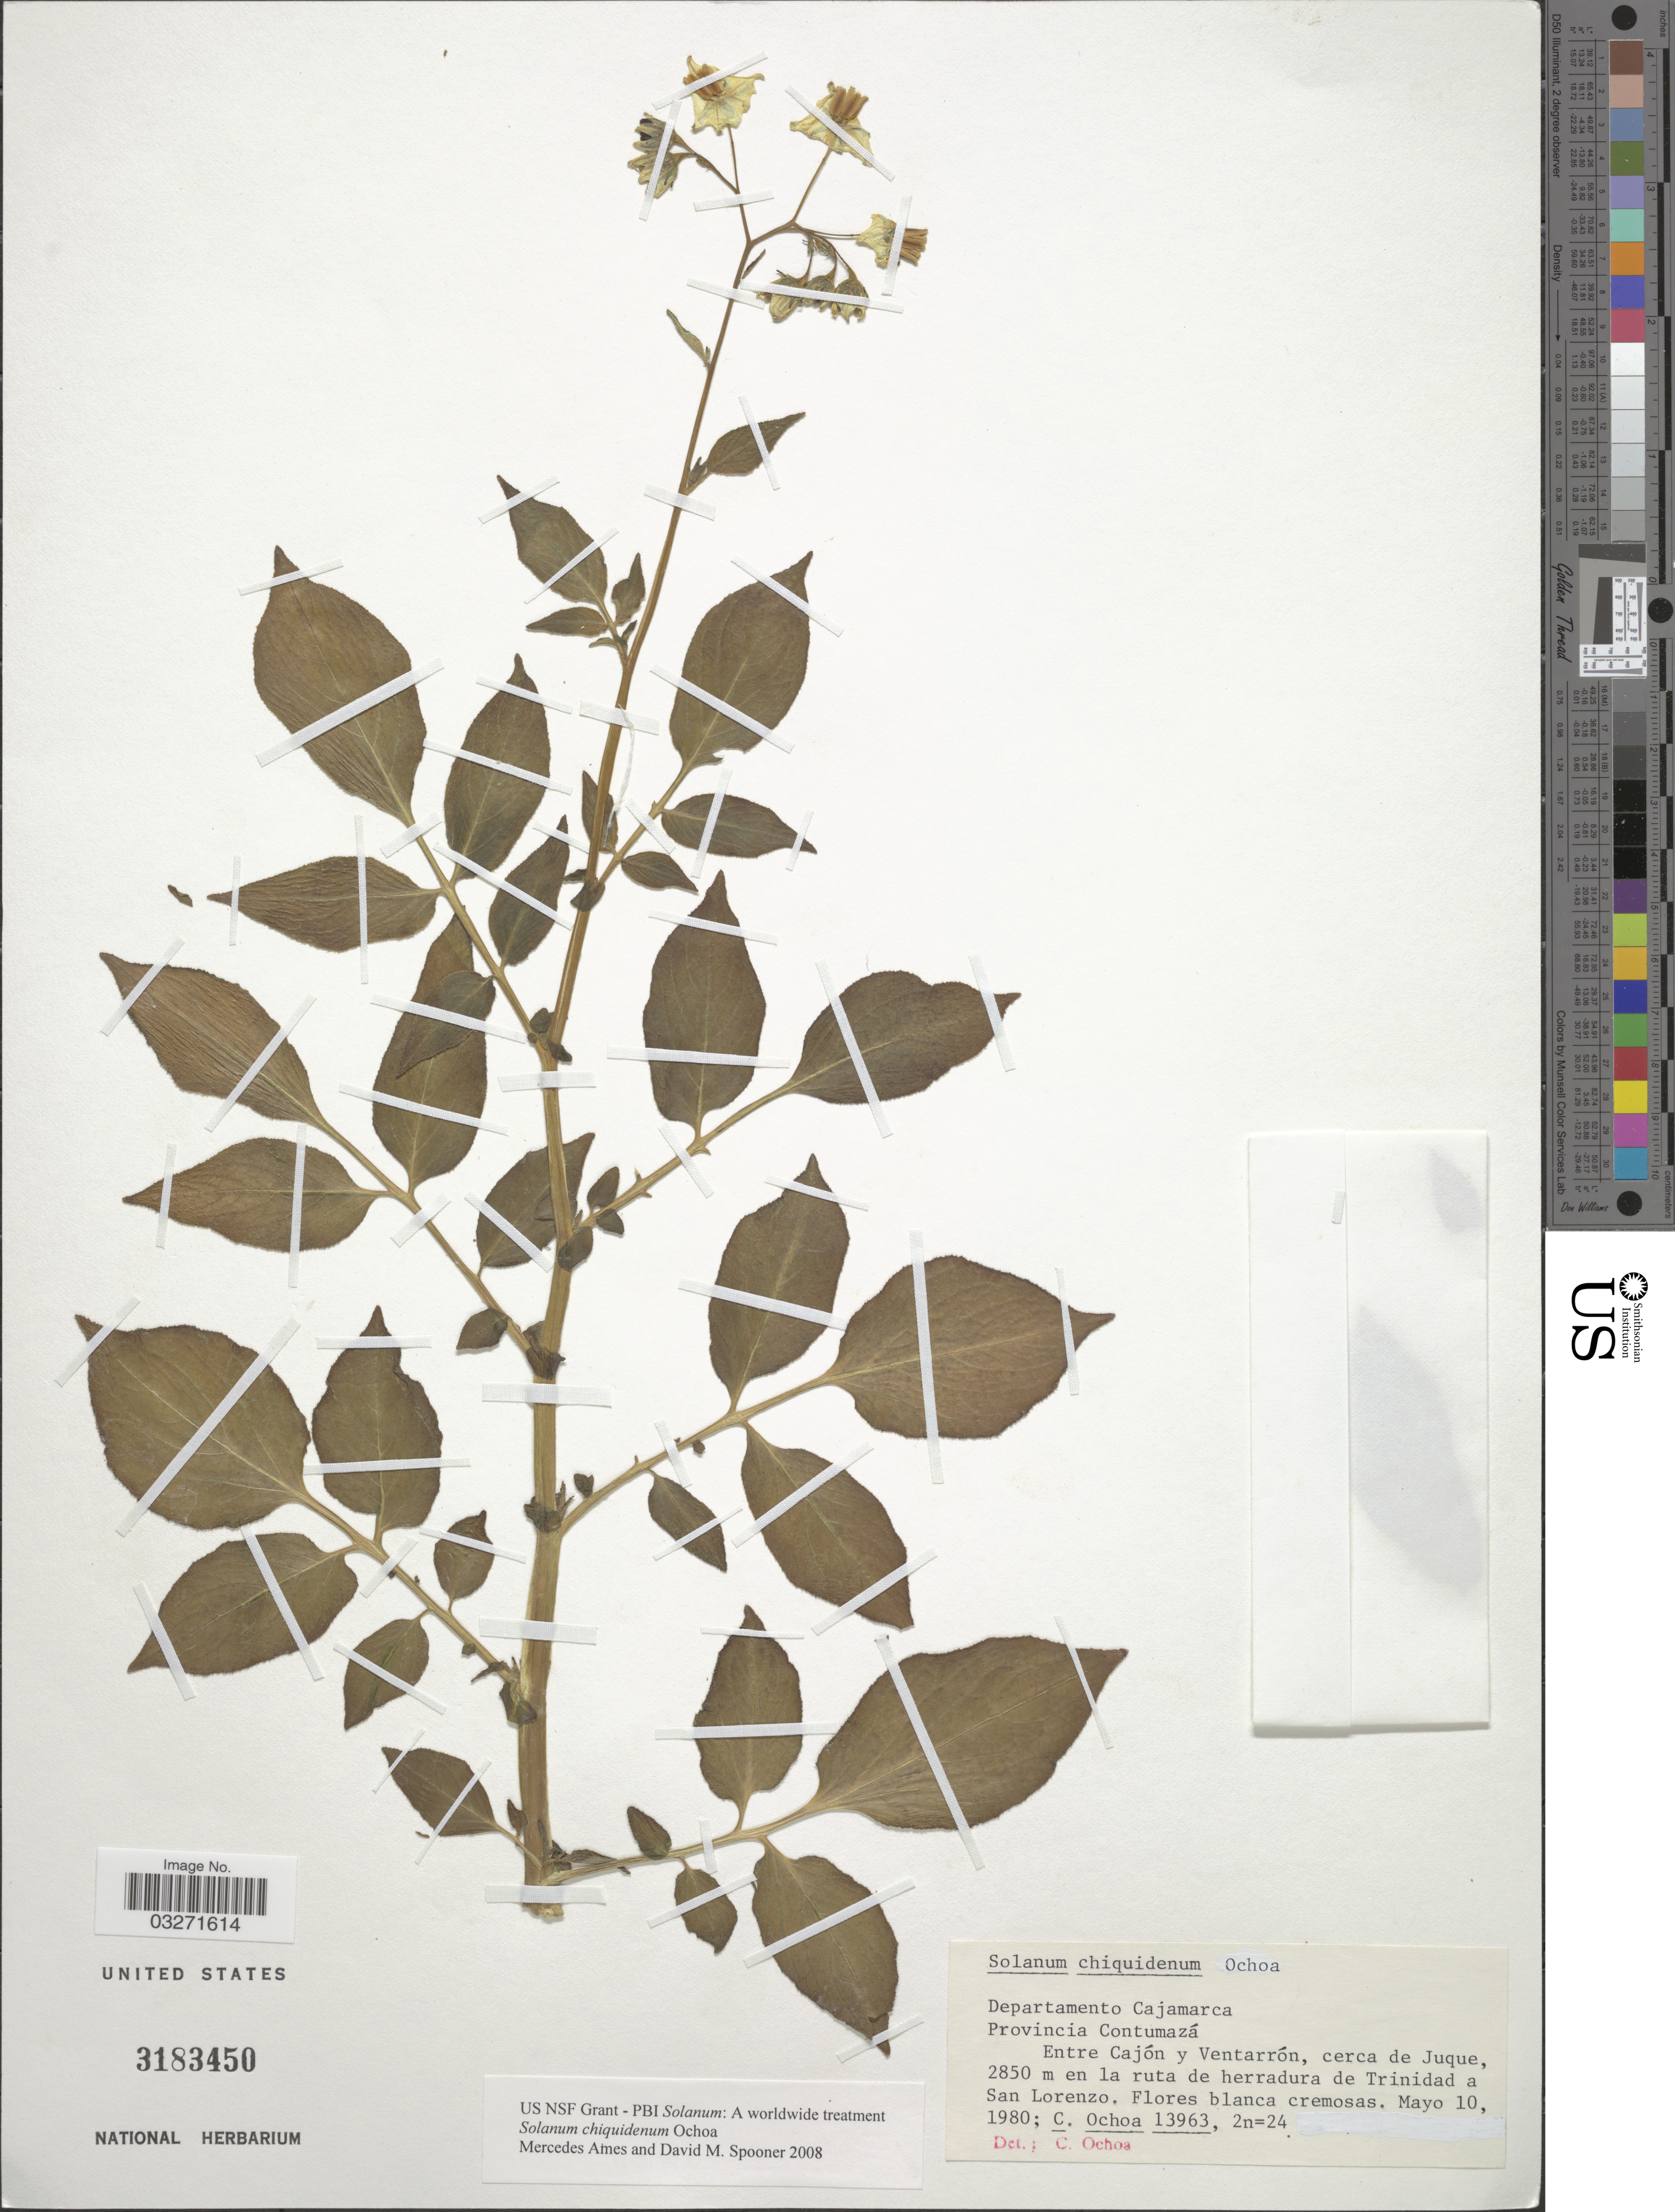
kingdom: Plantae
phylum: Tracheophyta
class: Magnoliopsida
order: Solanales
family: Solanaceae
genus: Solanum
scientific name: Solanum chiquidenum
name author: Ochoa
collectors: C. Ochoa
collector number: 13963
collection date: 1980-05-10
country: Peru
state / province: Cajamarca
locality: Departamento Cajamarco. Provincia Contumazá. Entre Cajón y Ventarrón, cerca de Juque, en la ruta de herradura de Trinidad a San Lorenzo.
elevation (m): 2850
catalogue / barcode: US 3183450